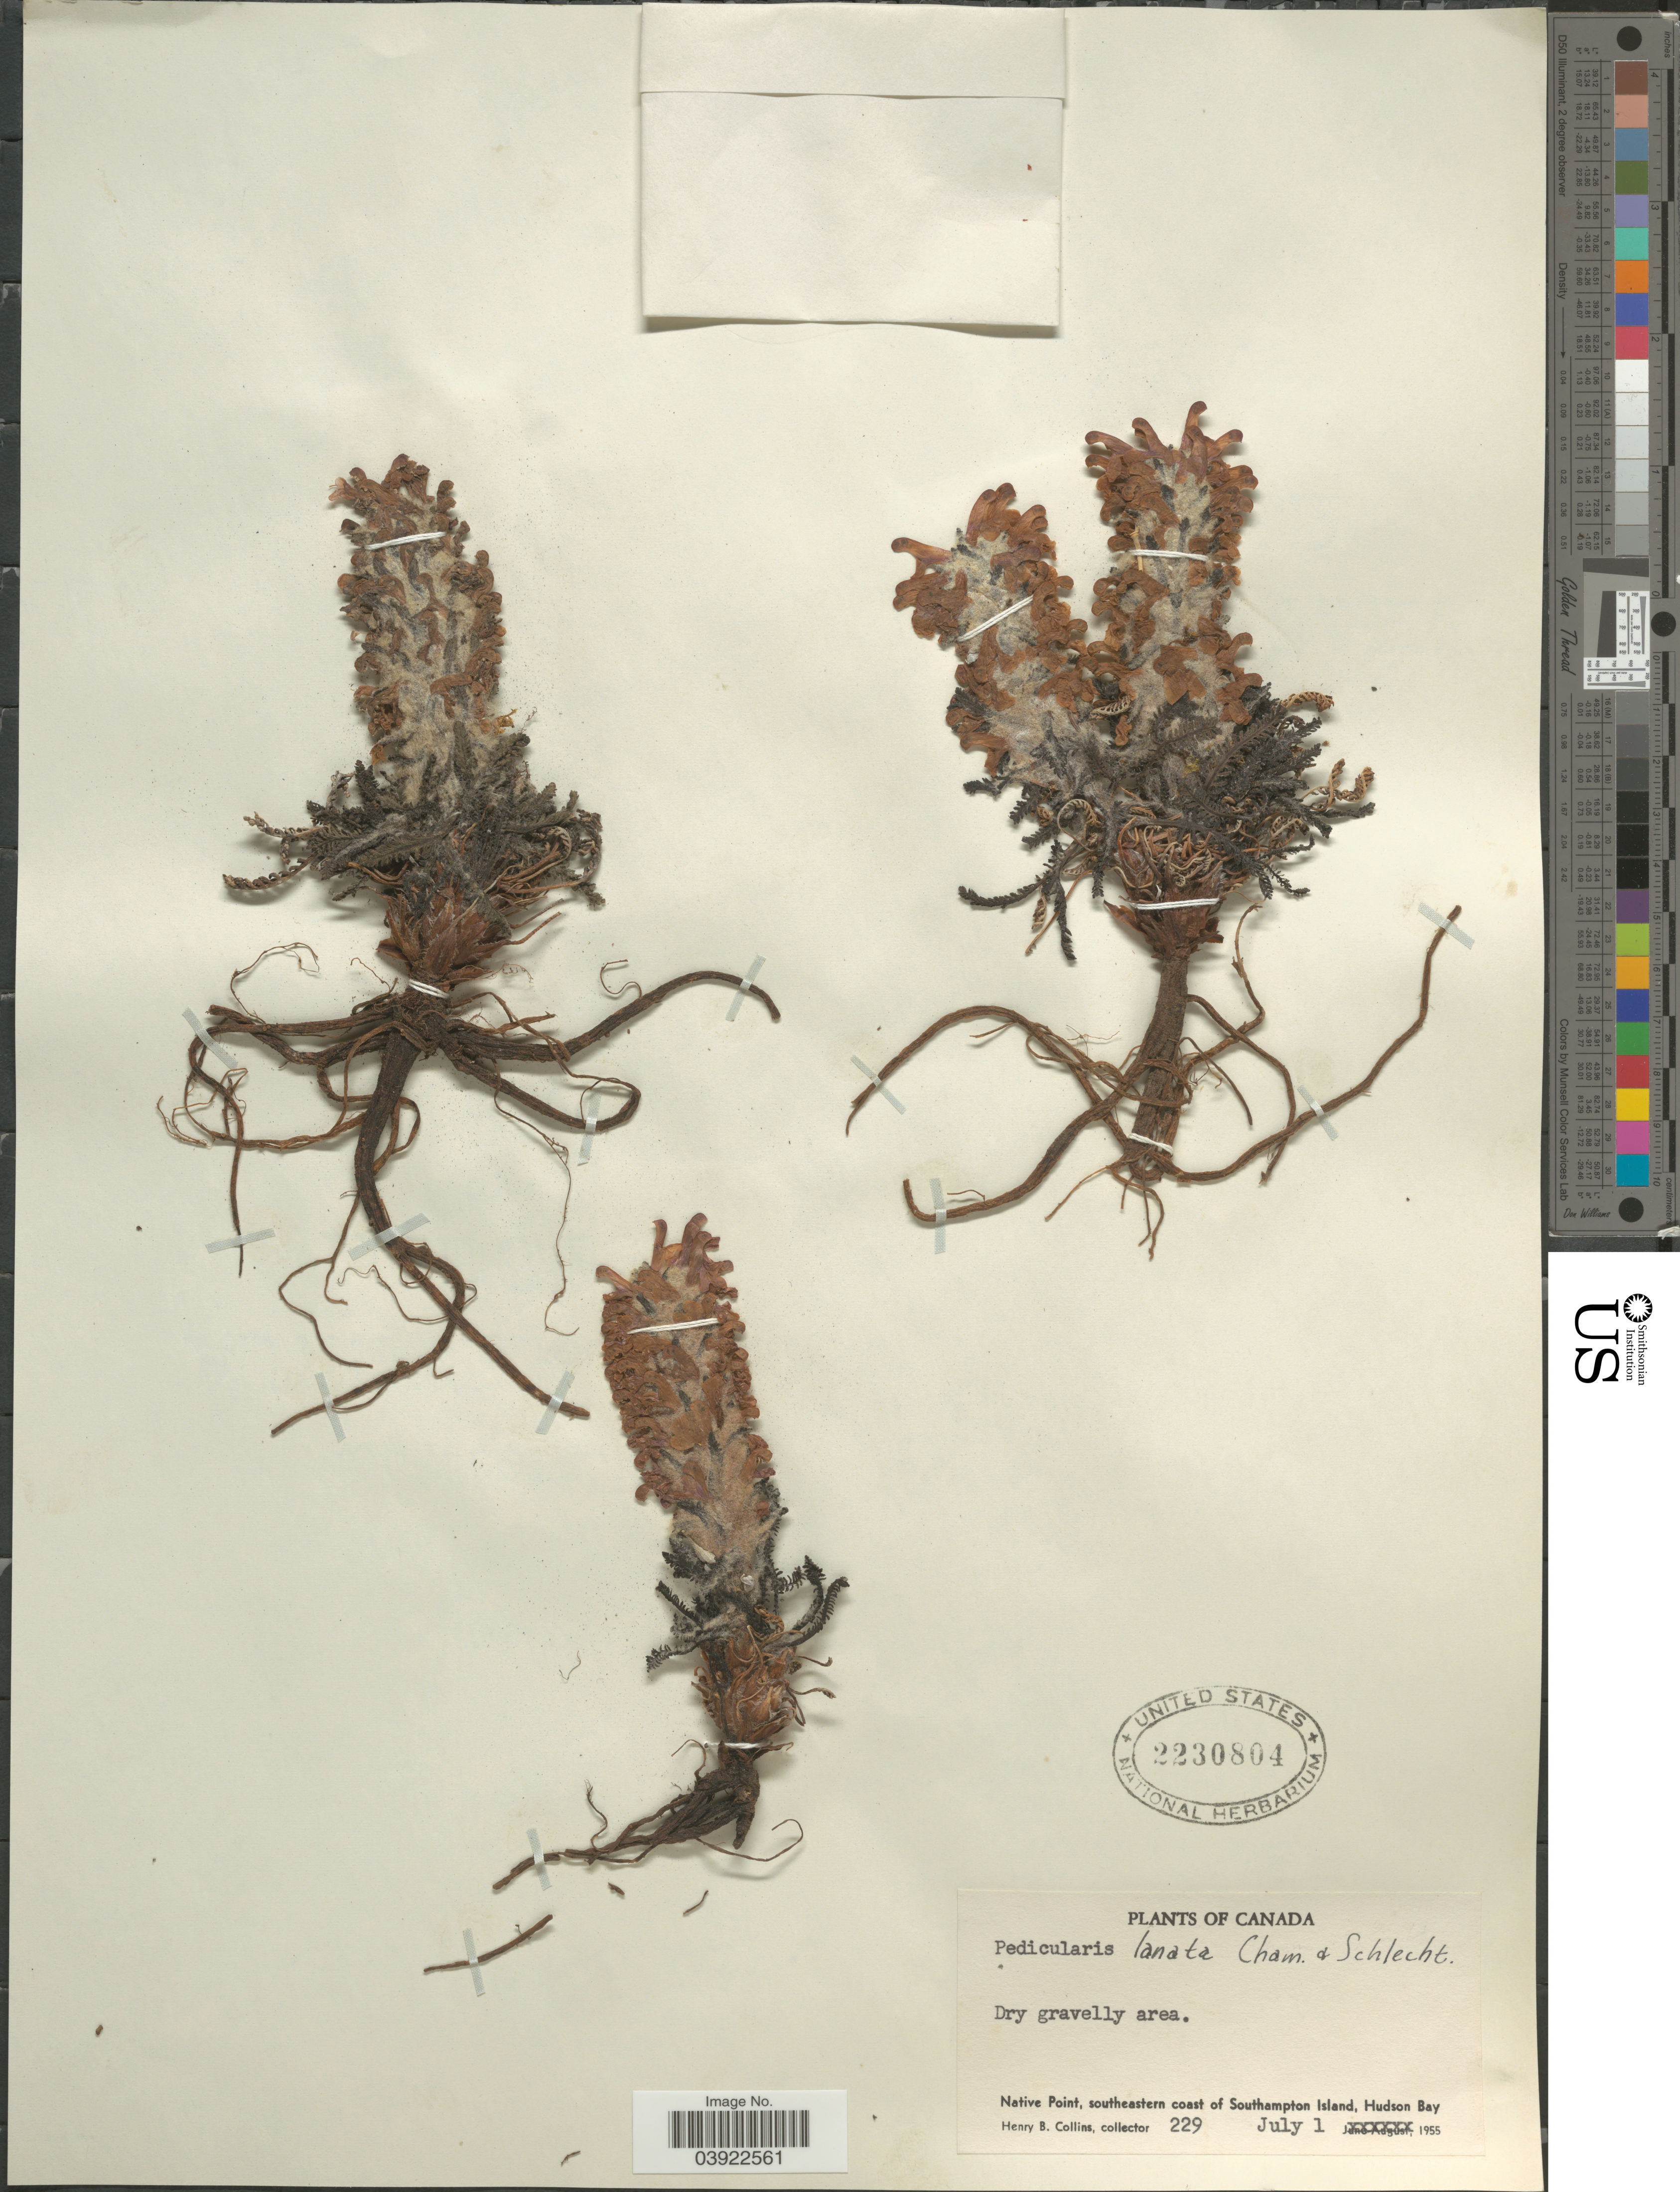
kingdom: Plantae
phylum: Tracheophyta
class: Magnoliopsida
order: Lamiales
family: Orobanchaceae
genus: Pedicularis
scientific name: Pedicularis lanata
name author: Willd. ex Cham. & Schltdl.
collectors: H. Collins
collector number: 229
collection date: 1955-07-01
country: Canada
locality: Native Point, southeastern coast of Southampton Island, Hudson Bay.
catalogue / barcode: US 2230804